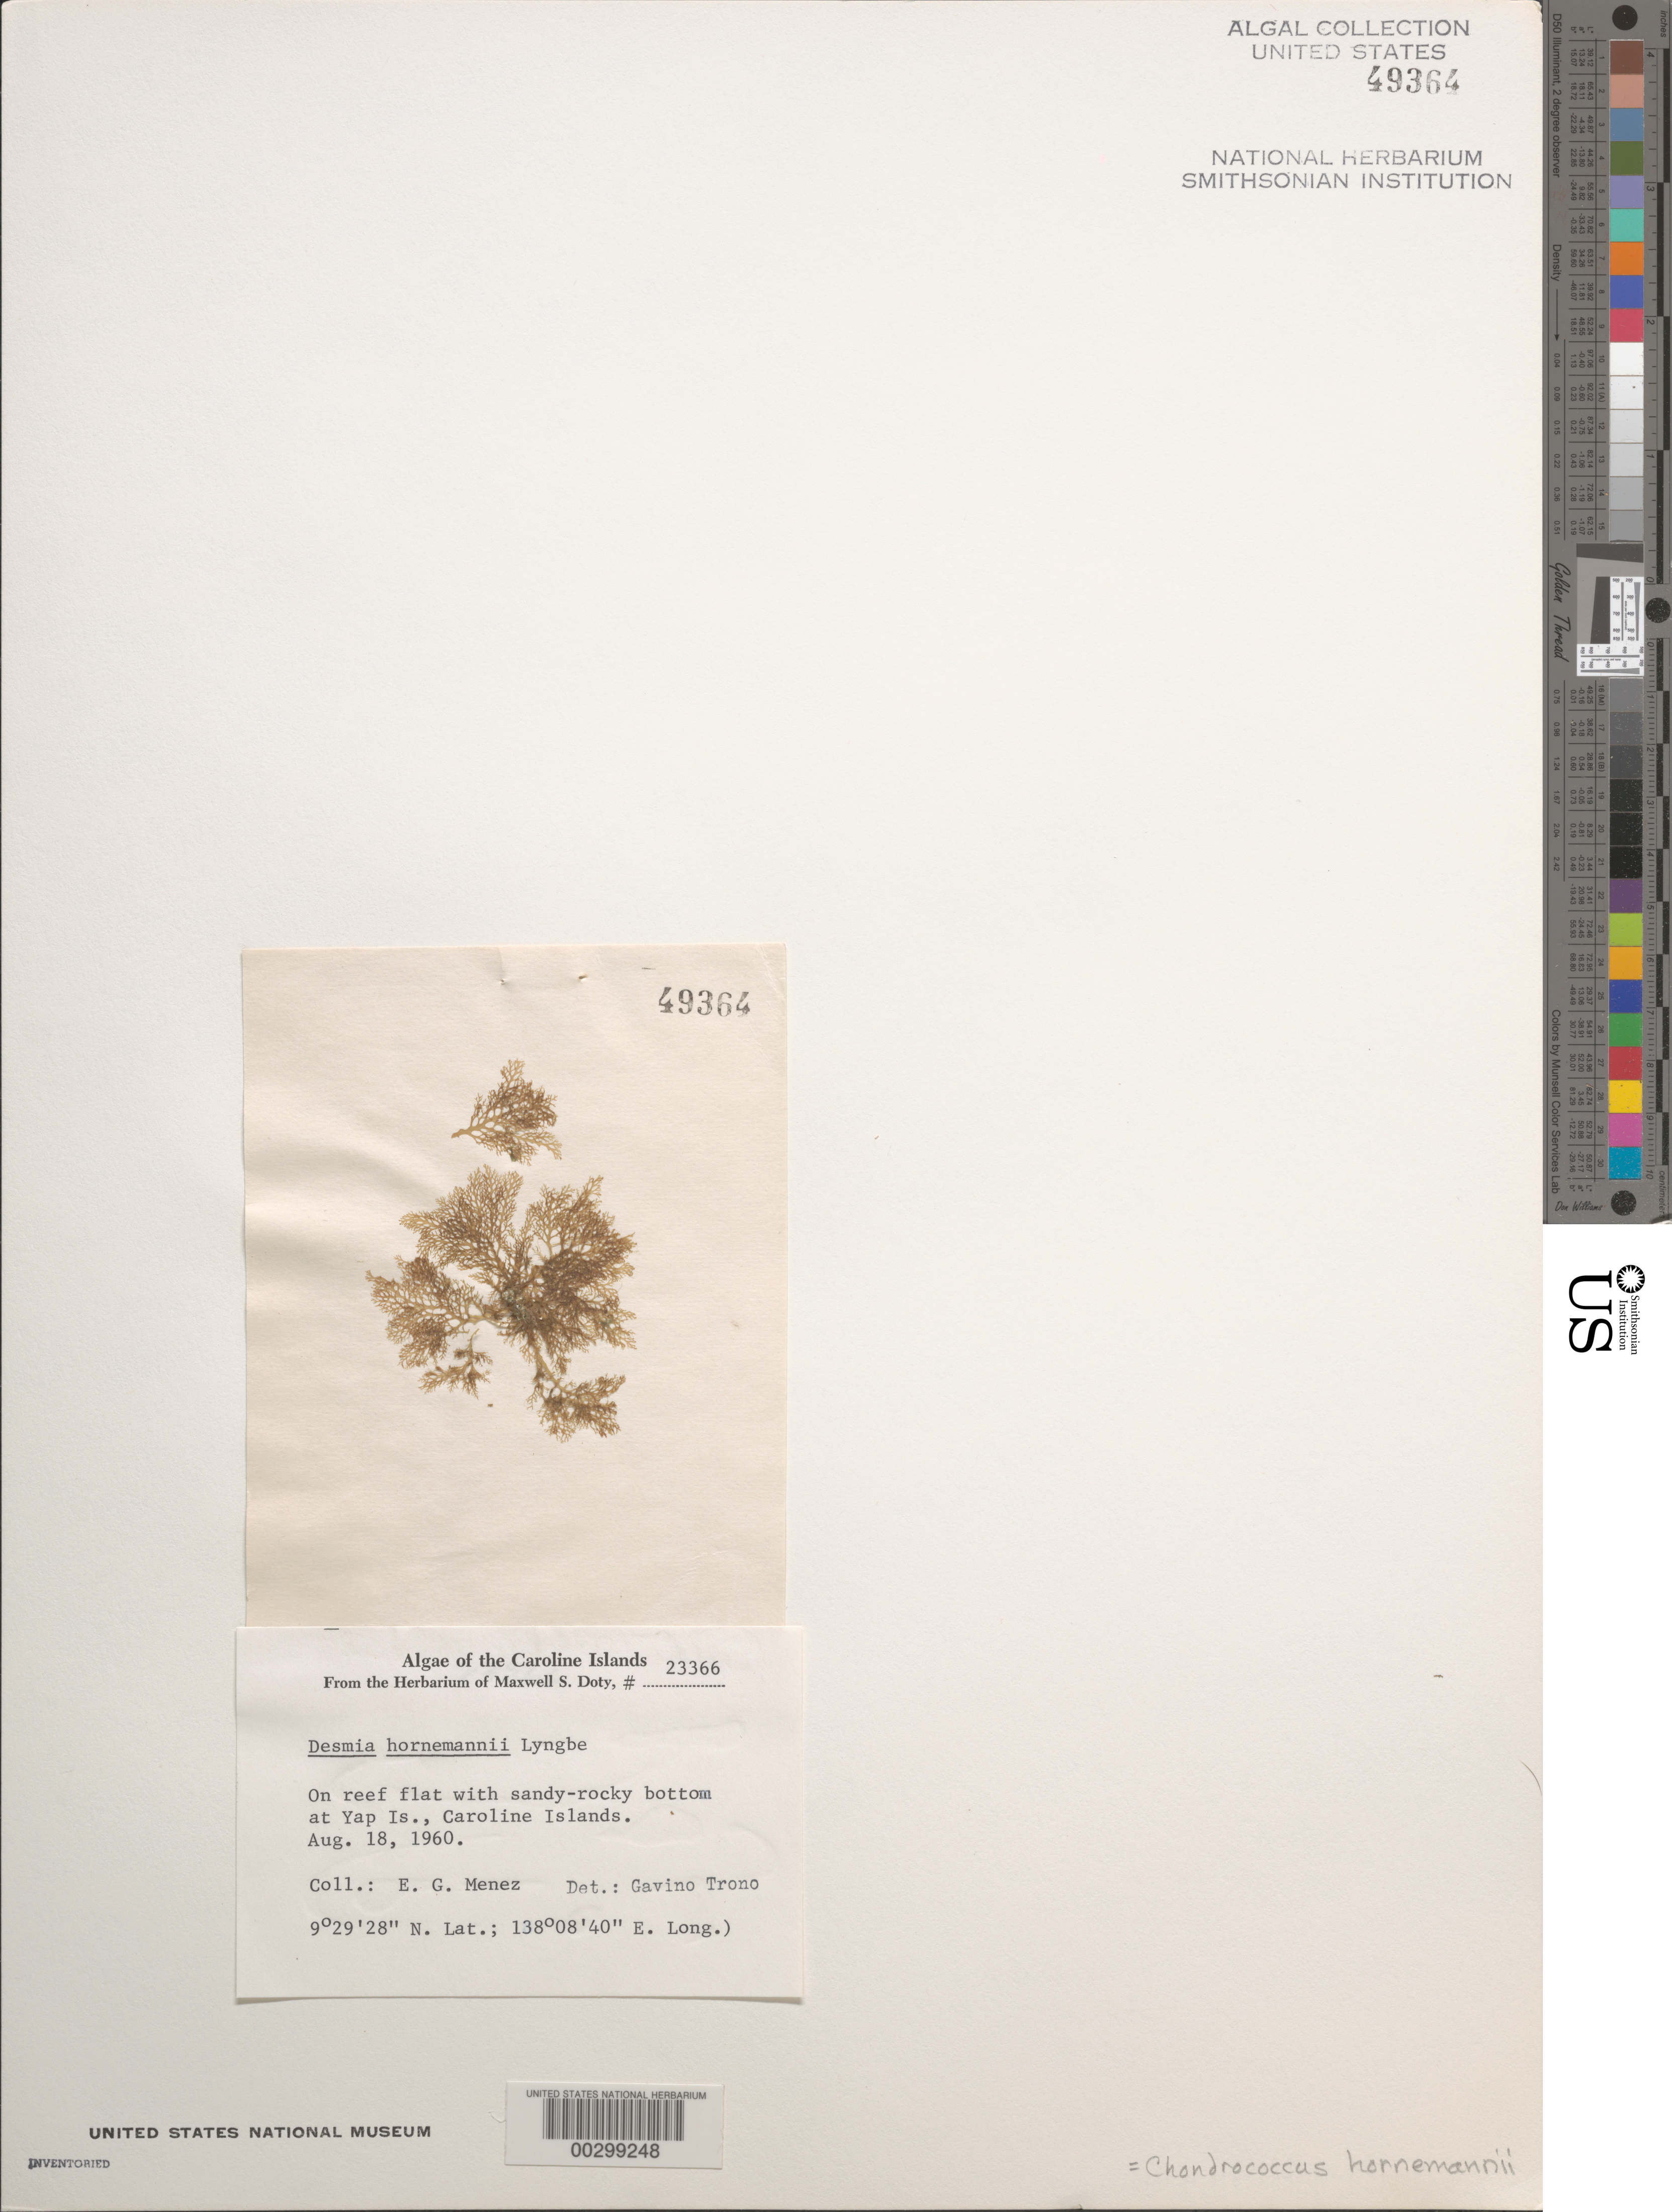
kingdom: Plantae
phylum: Rhodophyta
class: Florideophyceae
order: Gigartinales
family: Rhizophyllidaceae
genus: Portieria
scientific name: Portieria hornemannii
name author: (Lyngbye) P.C. Silva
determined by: Algae name updating Project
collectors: Meñez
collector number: MSD 23366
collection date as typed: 18 Aug 1960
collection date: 1960-08-18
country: Micronesia, Federated States of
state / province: Yap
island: Yap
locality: Reef flat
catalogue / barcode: US 49364